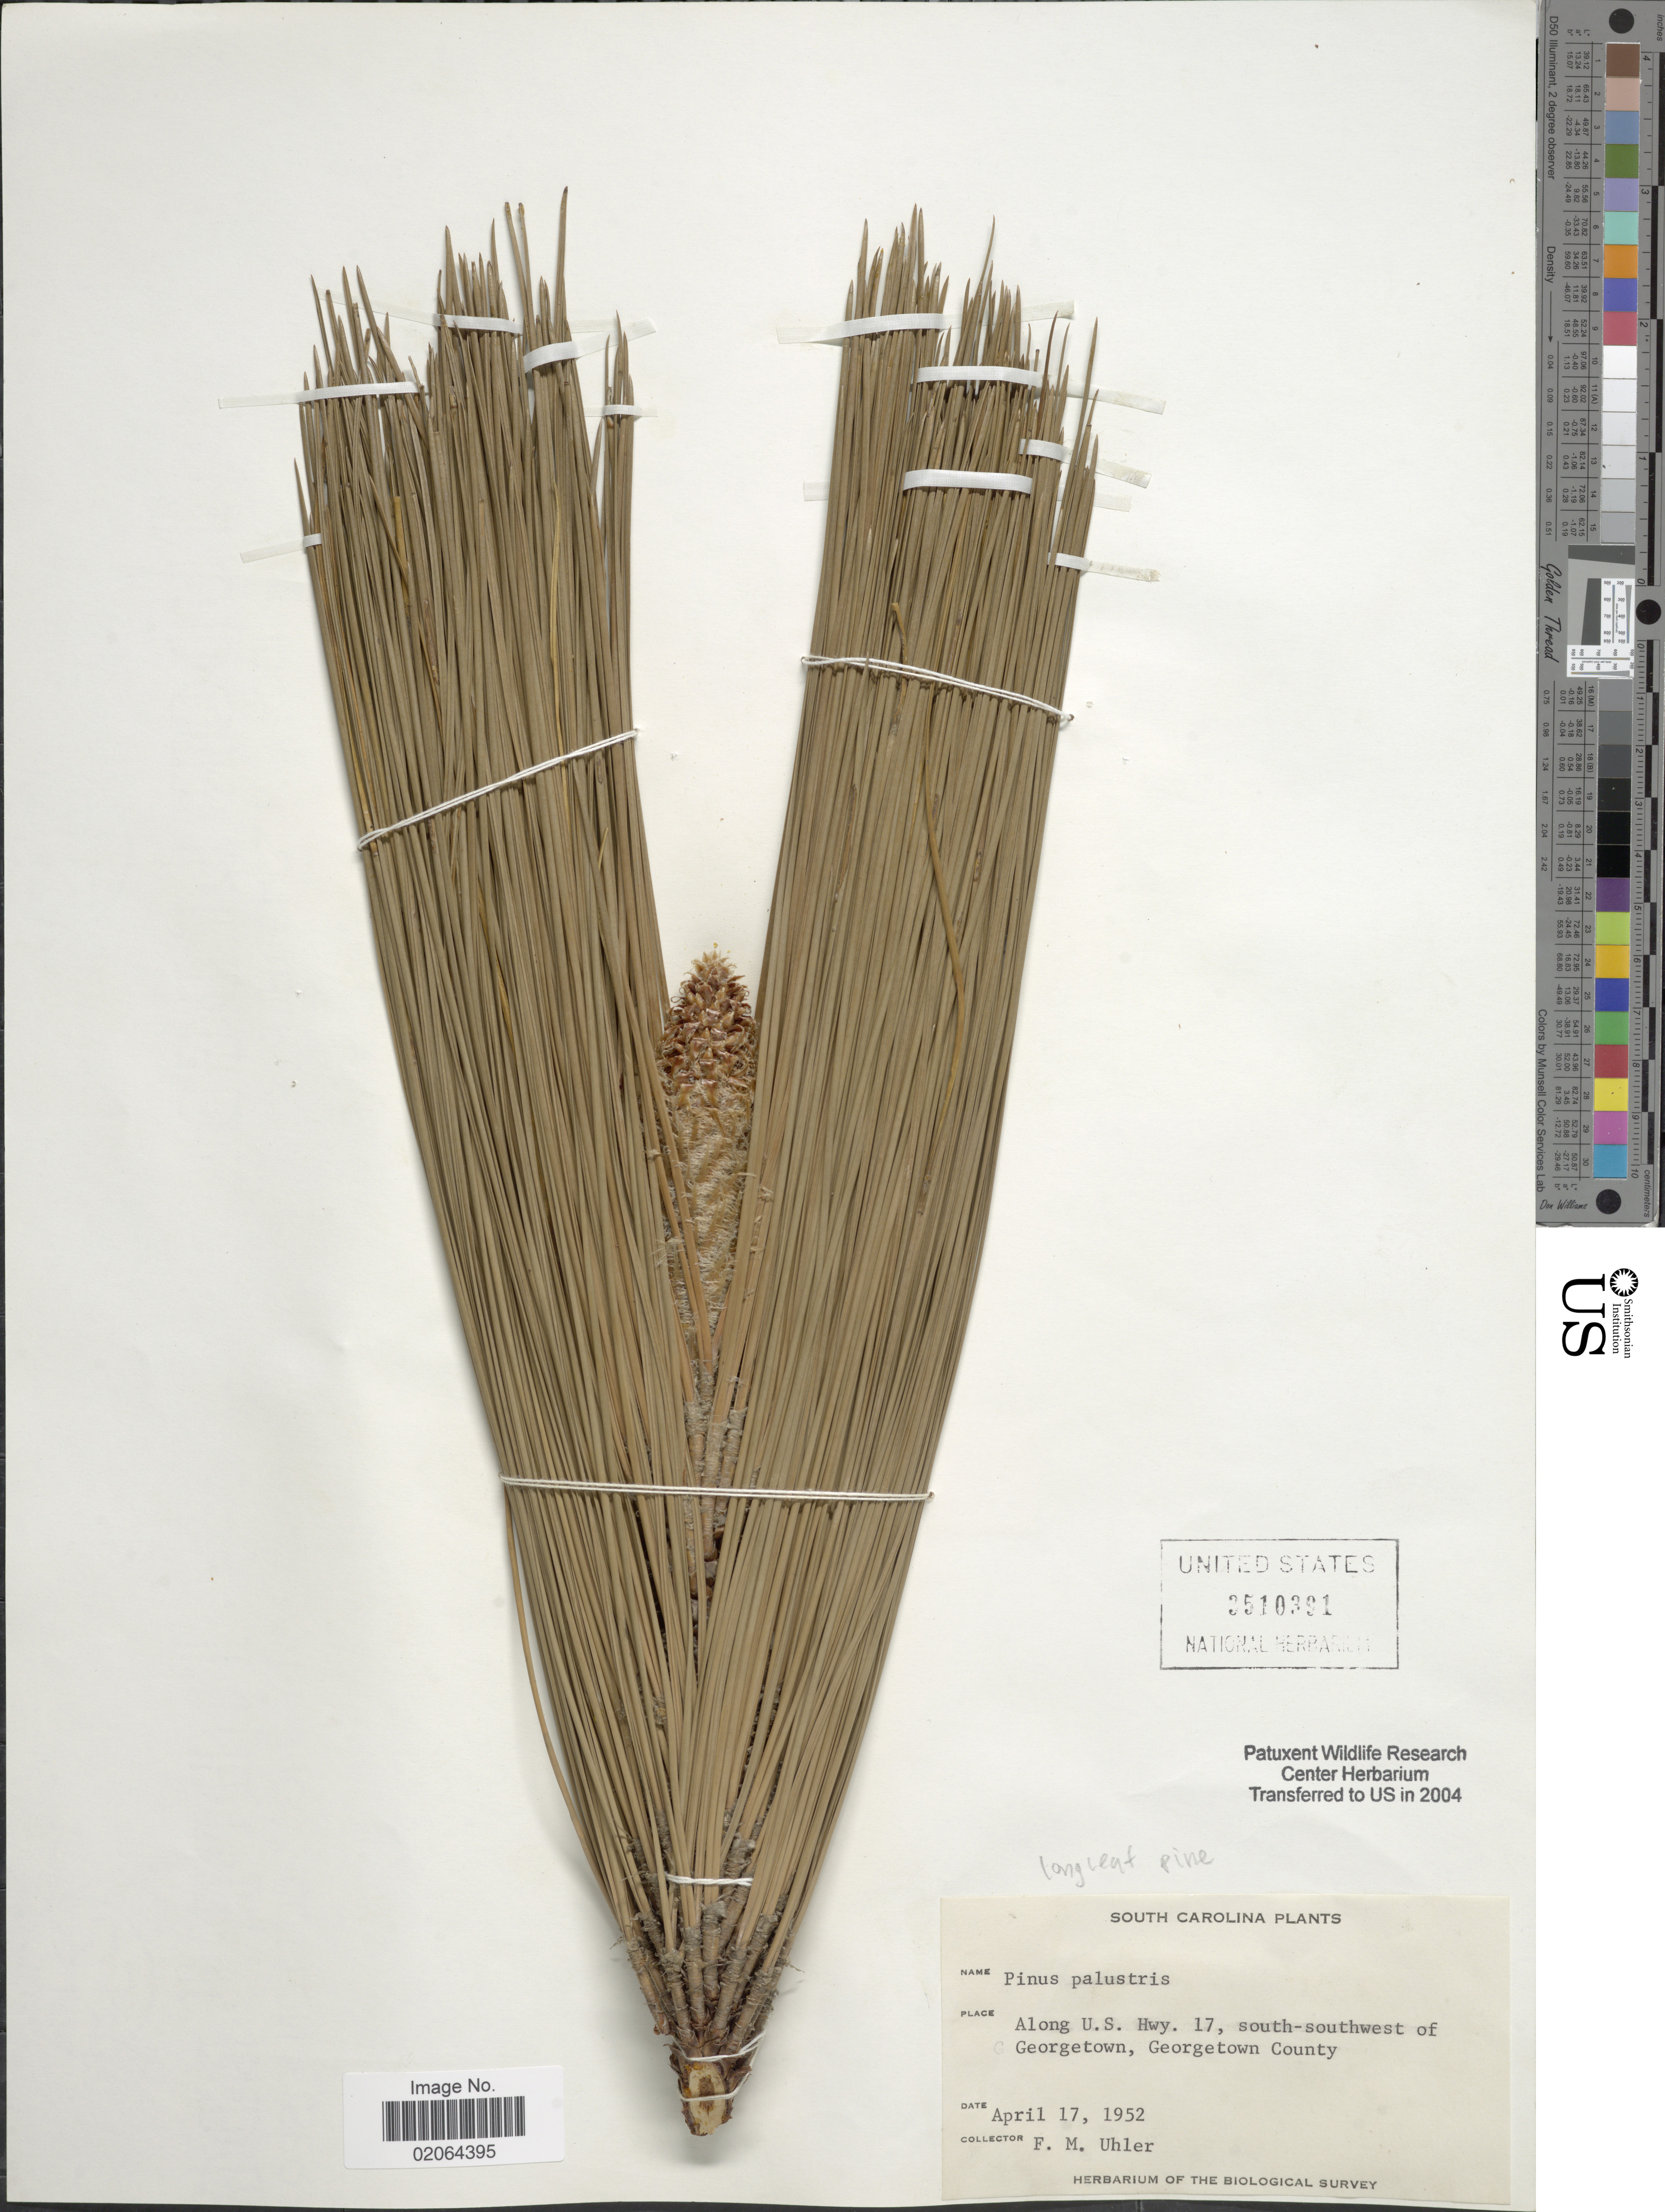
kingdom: Plantae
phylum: Tracheophyta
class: Pinopsida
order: Pinales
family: Pinaceae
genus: Pinus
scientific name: Pinus palustris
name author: Mill.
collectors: F. M. Uhler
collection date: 1952-04-17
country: United States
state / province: South Carolina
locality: Along U,.S. Hwy 17, south-southwest of Georgetown, Georgetown County.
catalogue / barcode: US 3510391